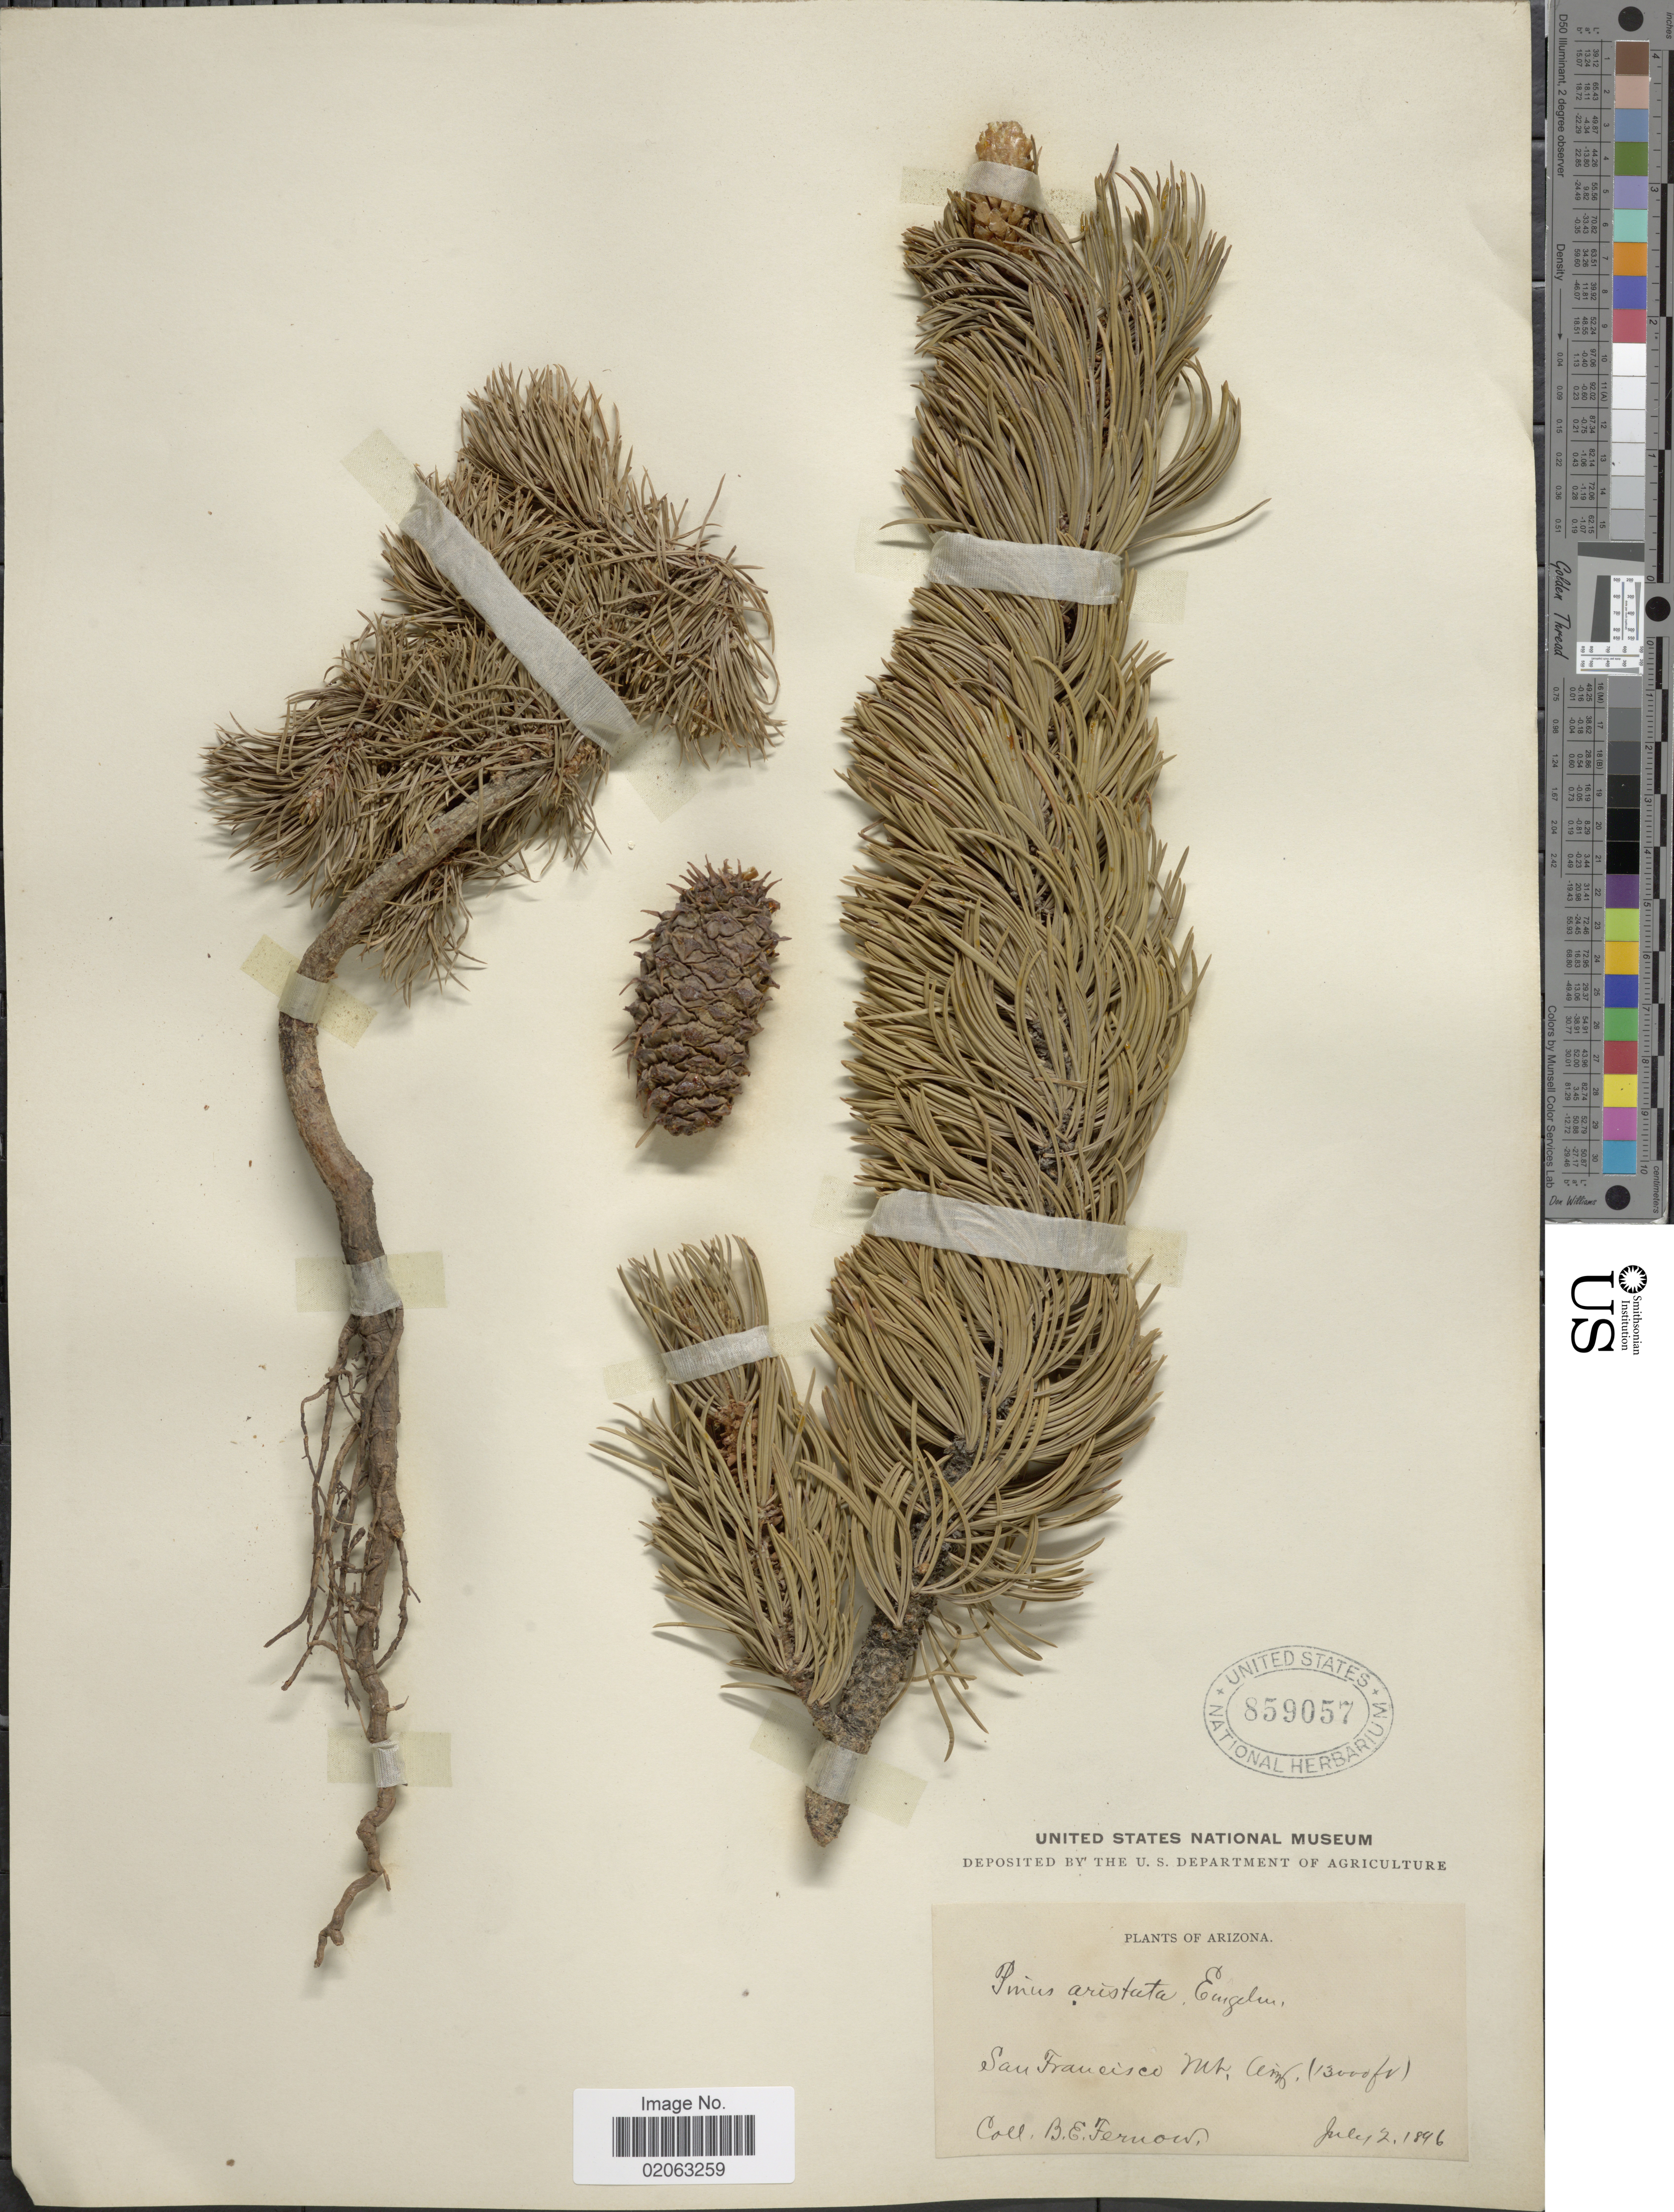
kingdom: Plantae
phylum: Tracheophyta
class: Pinopsida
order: Pinales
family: Pinaceae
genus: Pinus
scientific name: Pinus aristata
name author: Engelm.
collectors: B. Fernow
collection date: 1896-07-02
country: United States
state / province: Arizona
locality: San Francisco Mt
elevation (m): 3962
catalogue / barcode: US 859057